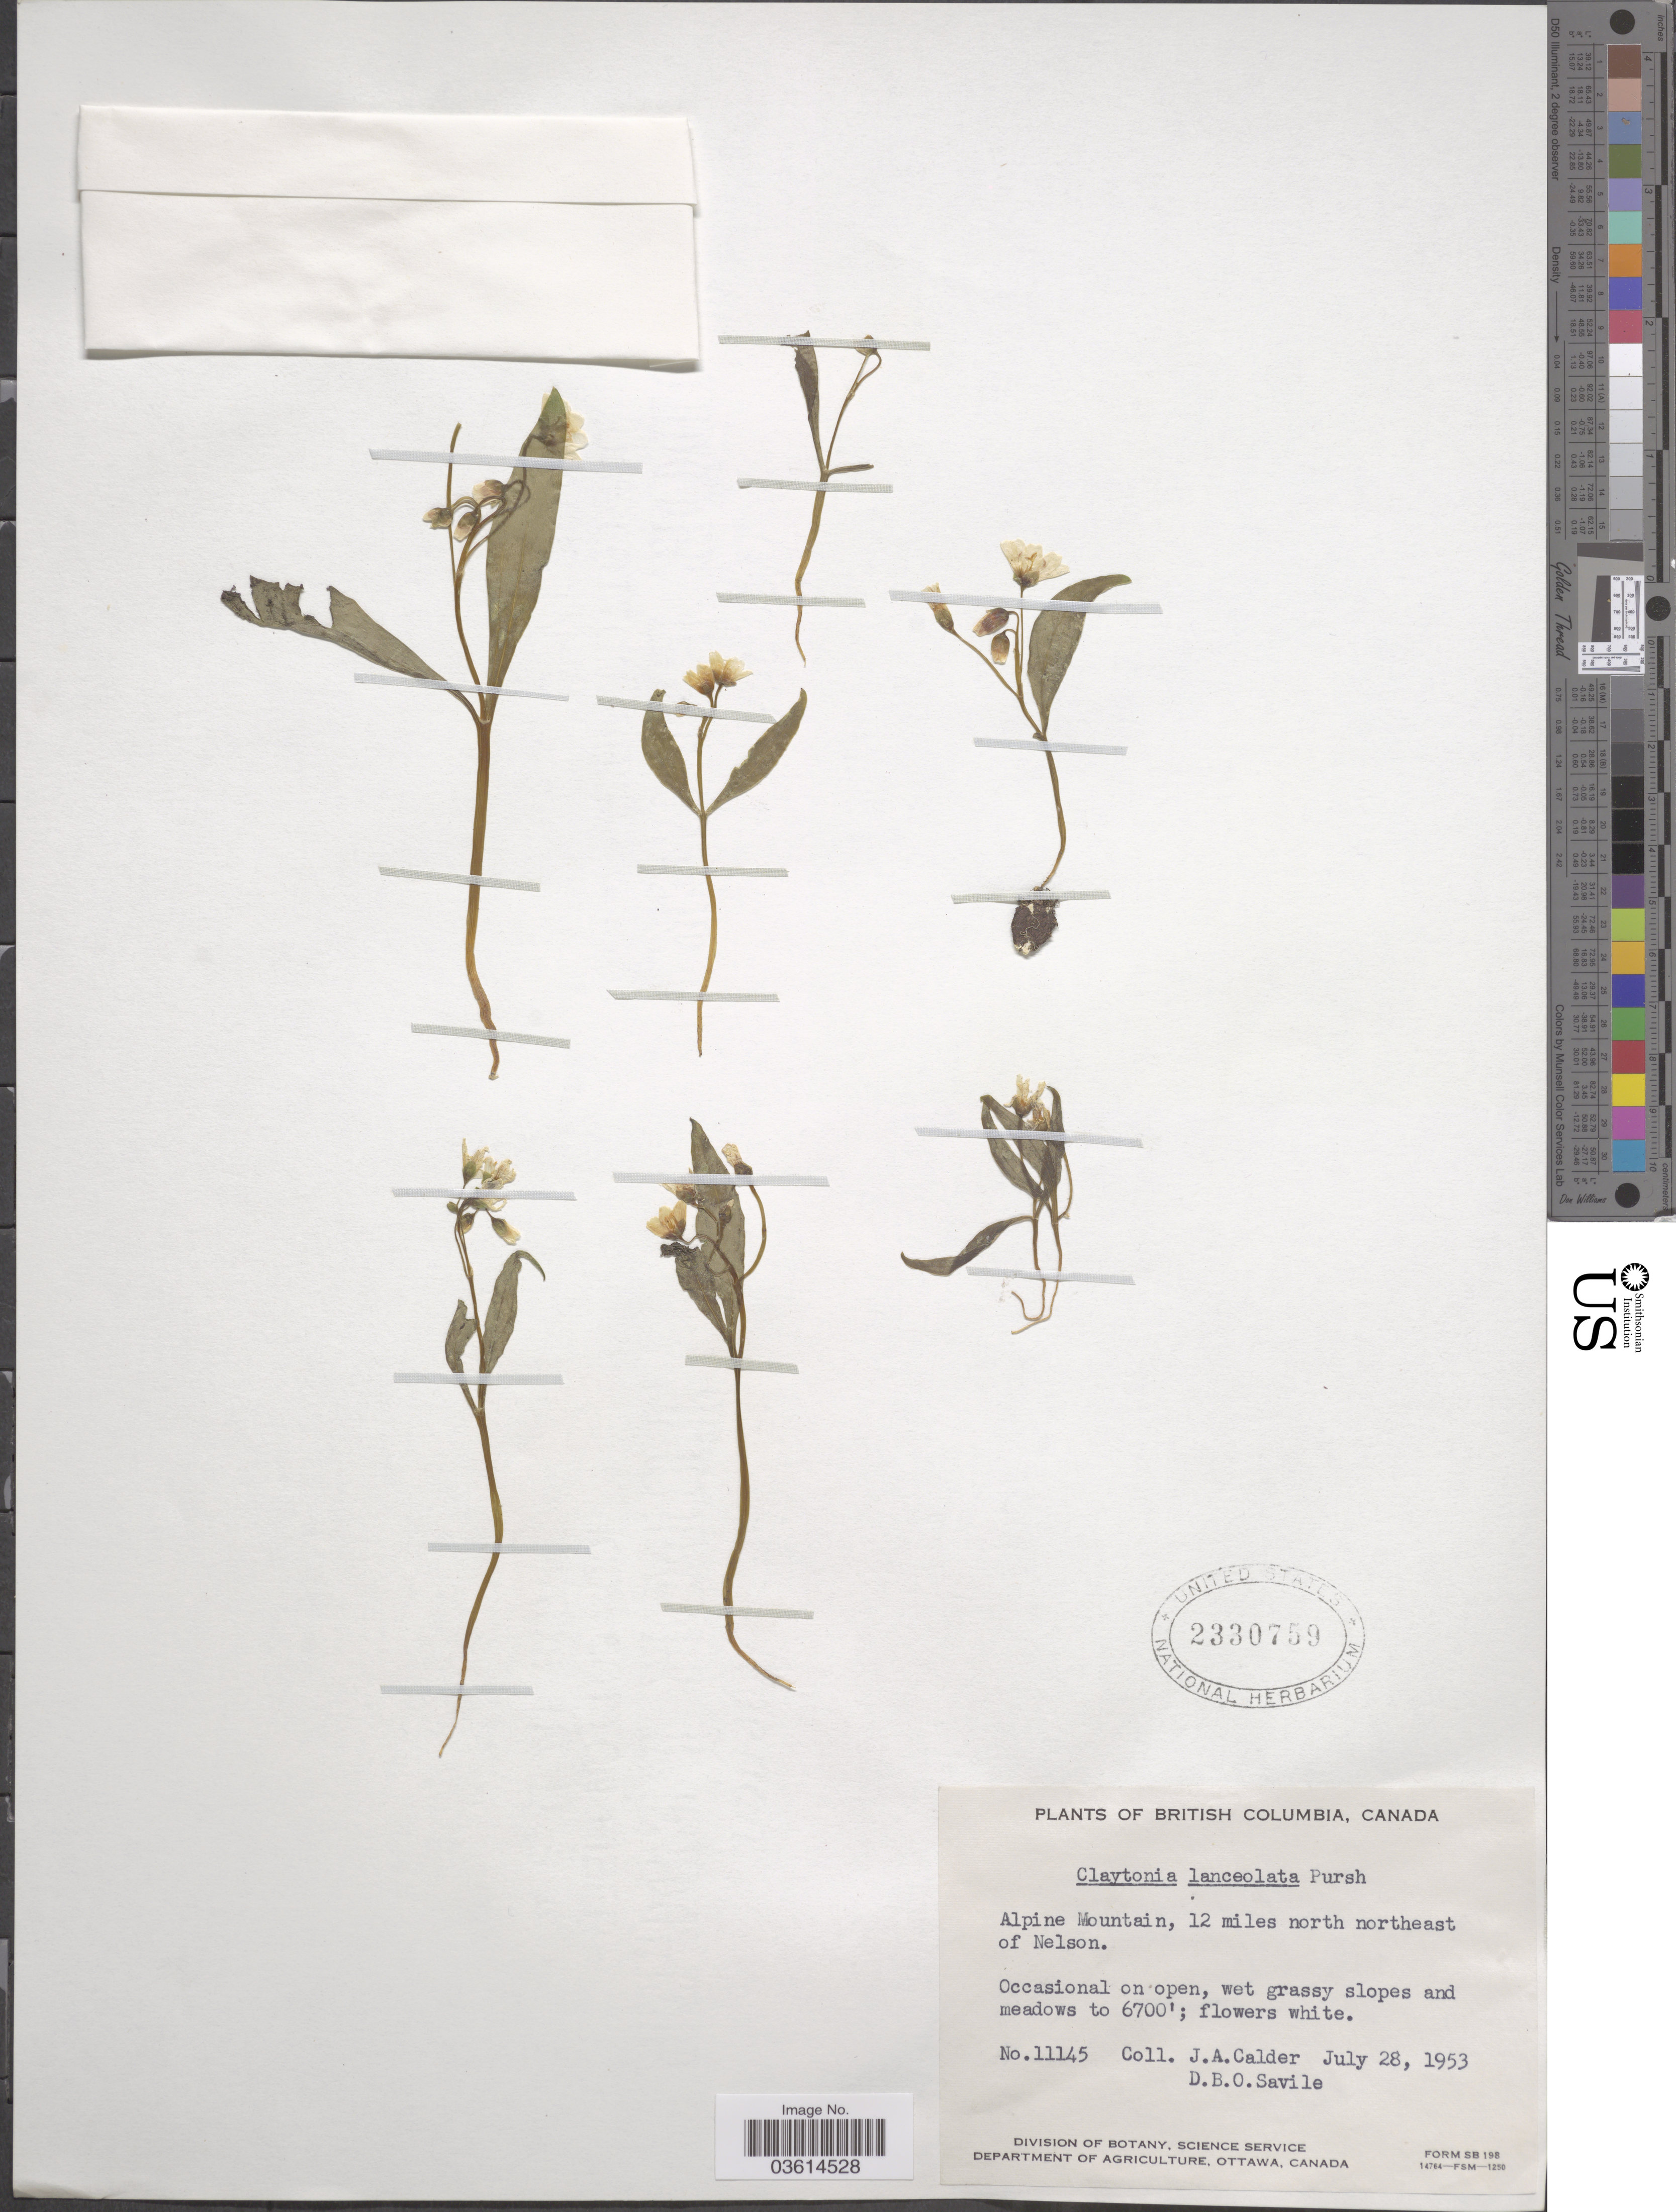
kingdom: Plantae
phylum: Tracheophyta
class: Magnoliopsida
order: Caryophyllales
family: Montiaceae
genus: Claytonia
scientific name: Claytonia lanceolata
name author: Pursh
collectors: J. A. Calder & D. Savile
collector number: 11145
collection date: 1953-07-28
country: Canada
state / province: British Columbia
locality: Alpine Mountain, 12 miles north northeast of Nelson.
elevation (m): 2042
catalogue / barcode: US 2330759